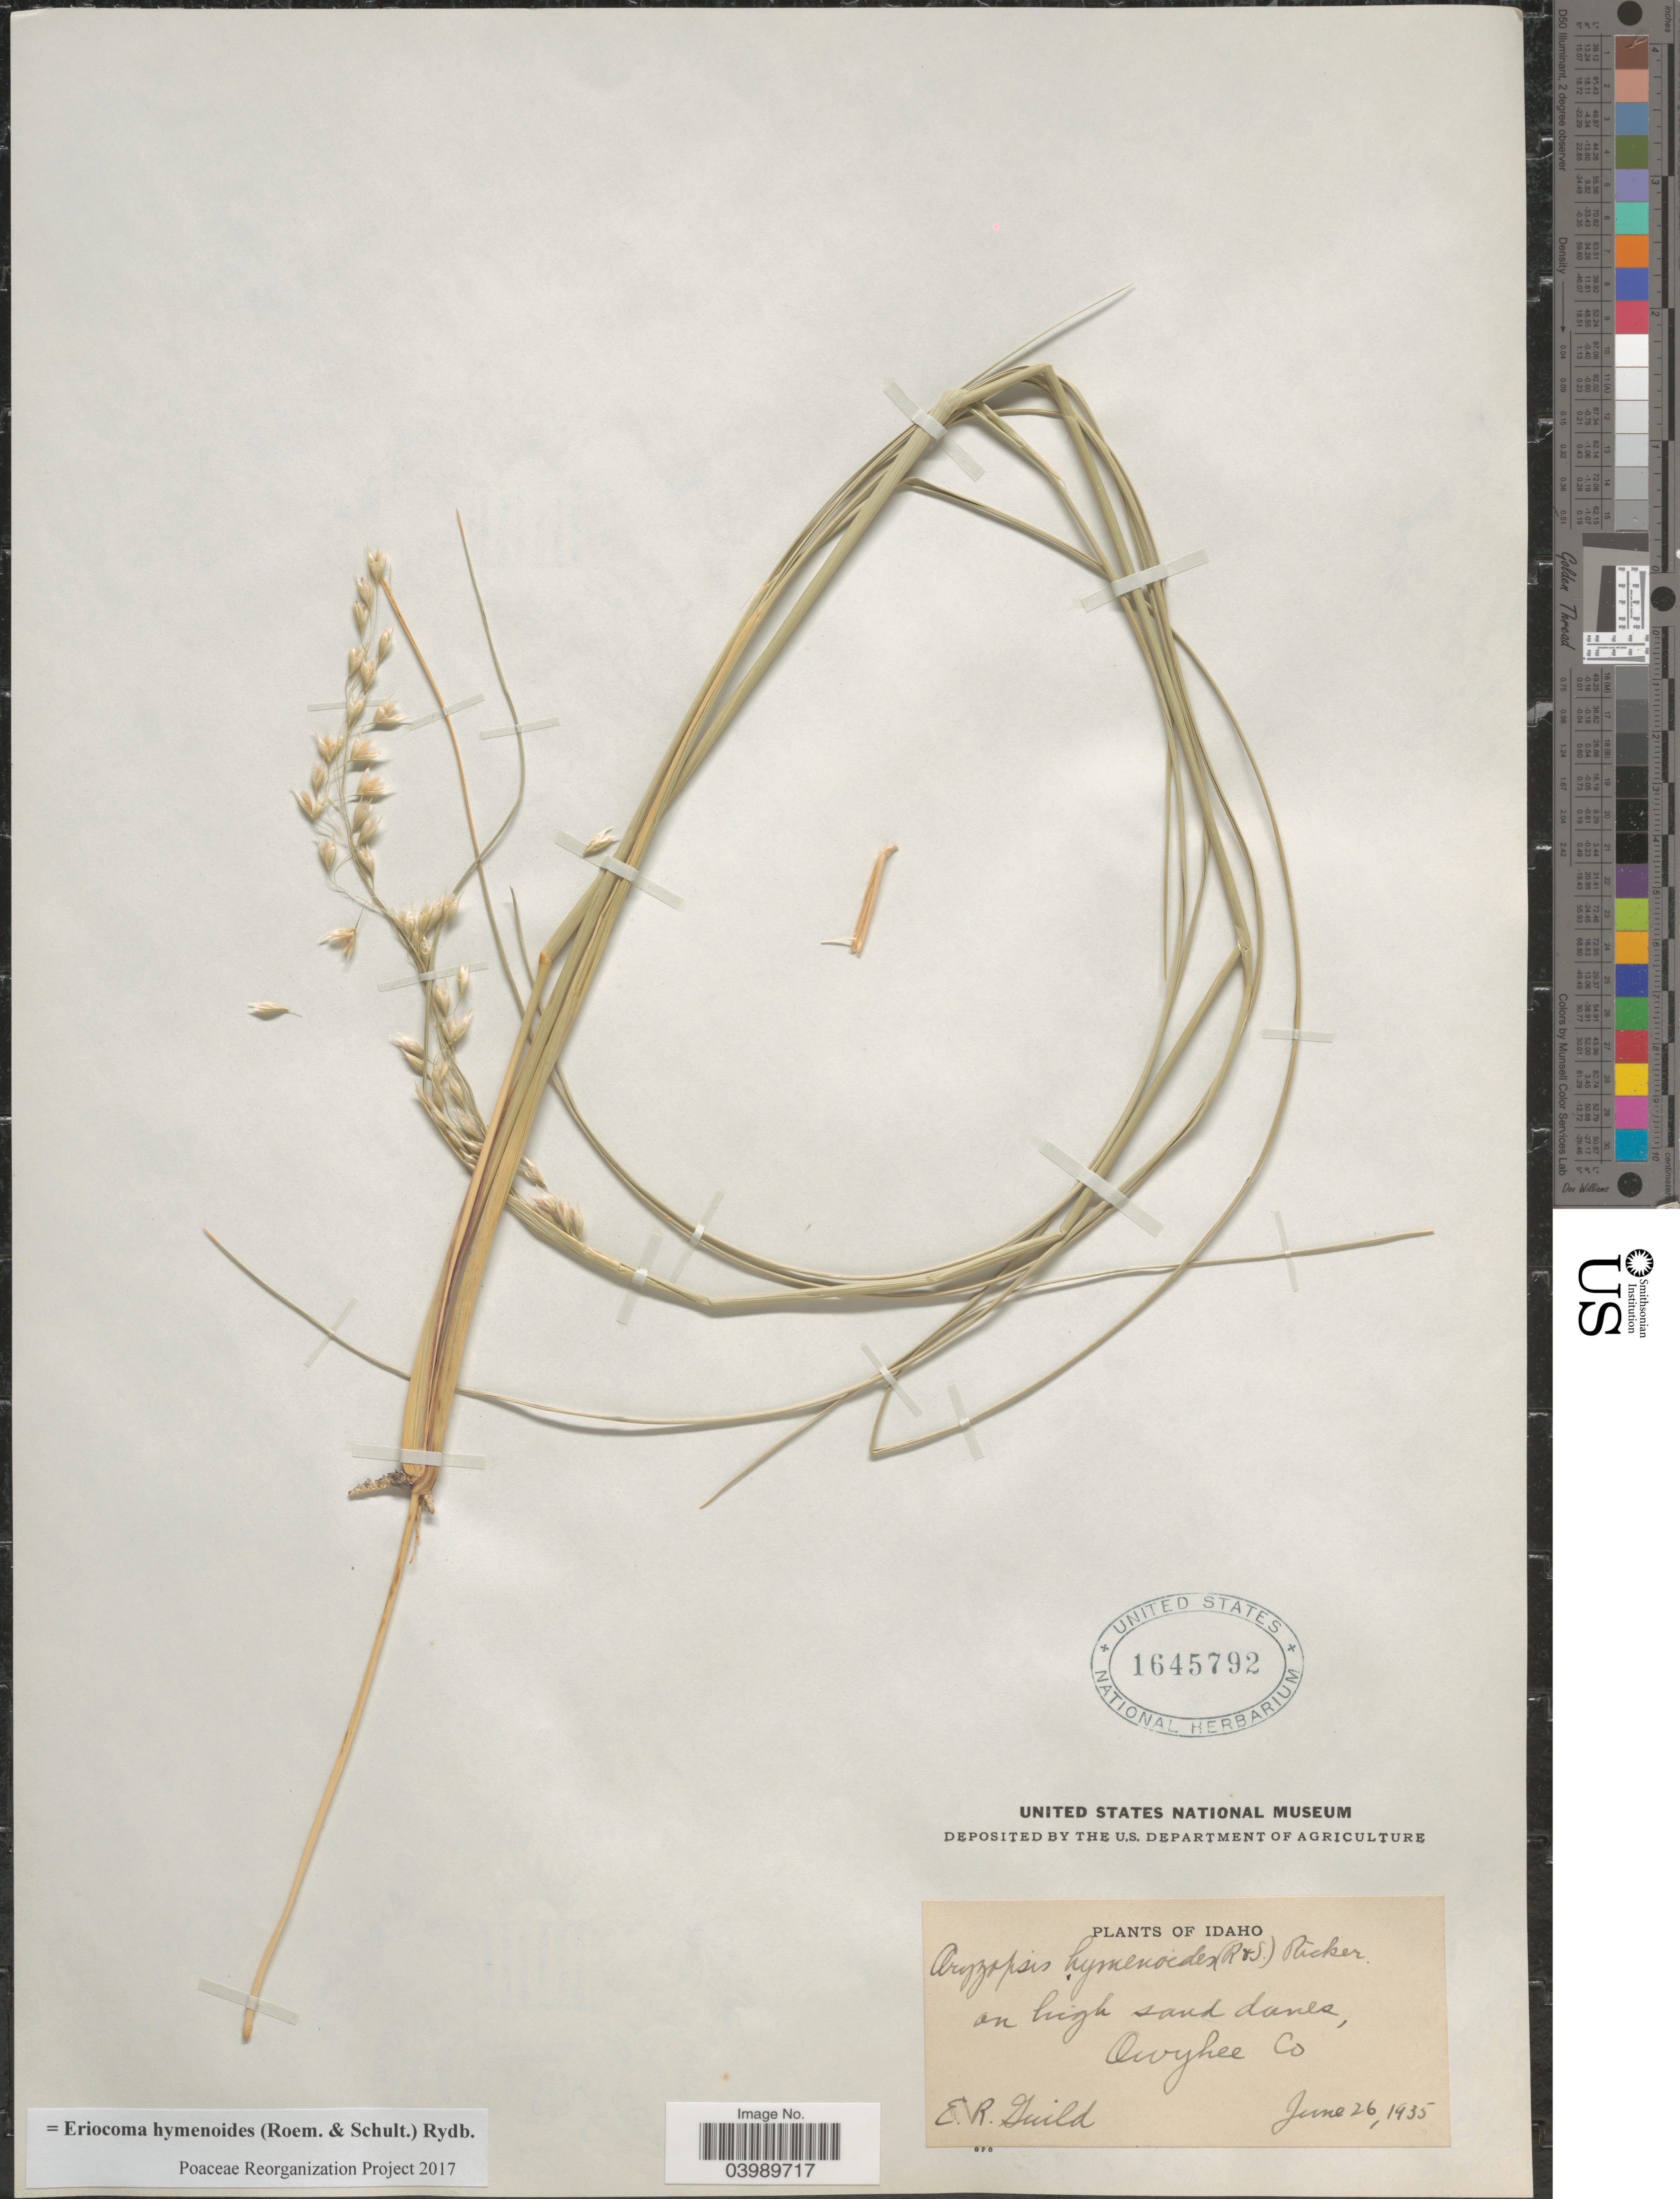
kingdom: Plantae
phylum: Tracheophyta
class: Liliopsida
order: Poales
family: Poaceae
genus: Eriocoma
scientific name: Eriocoma hymenoides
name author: (Roem. & Schult.) Rydb.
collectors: E. Guild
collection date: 1935-06-26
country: United States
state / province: Idaho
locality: On high sand dunes, Owyhee Co.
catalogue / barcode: US 1645792